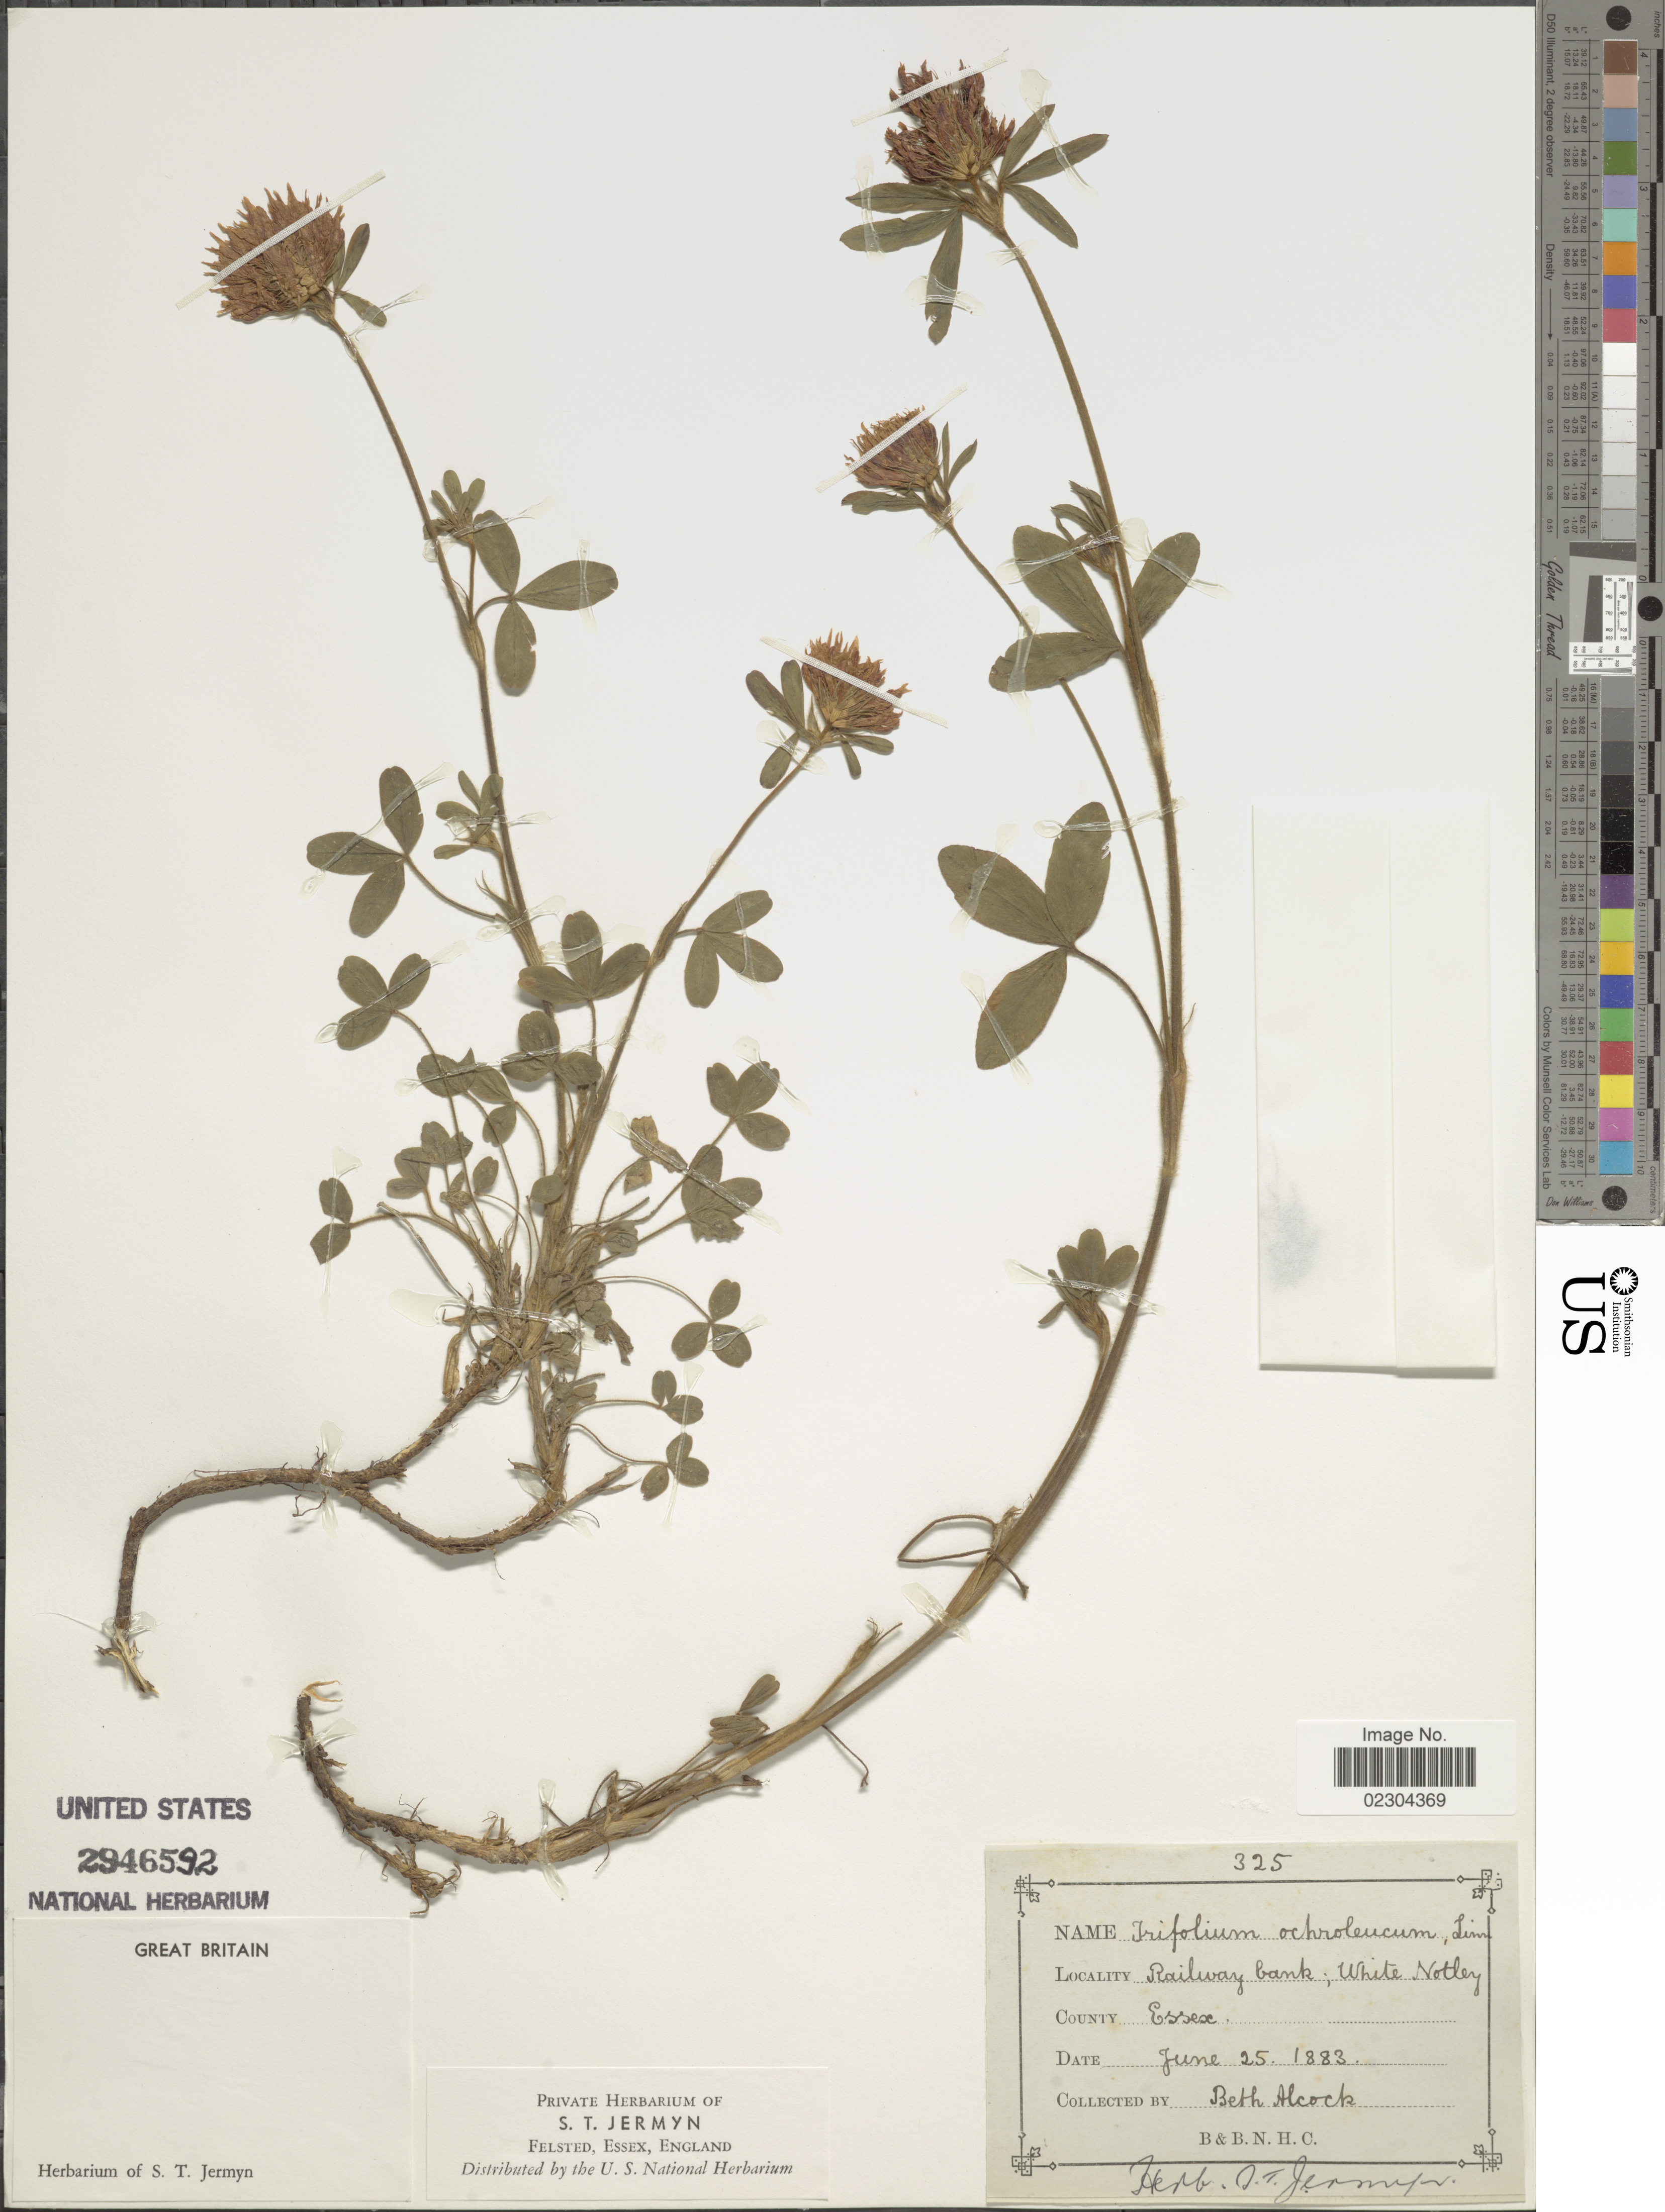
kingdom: Plantae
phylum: Tracheophyta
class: Magnoliopsida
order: Fabales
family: Fabaceae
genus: Trifolium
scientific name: Trifolium ochroleucon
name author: Huds.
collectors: B. Alcock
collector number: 325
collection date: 1883-06-25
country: United Kingdom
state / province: England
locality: Great Britain, Railway bank, White Notley, County Essex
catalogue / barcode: US 2946592